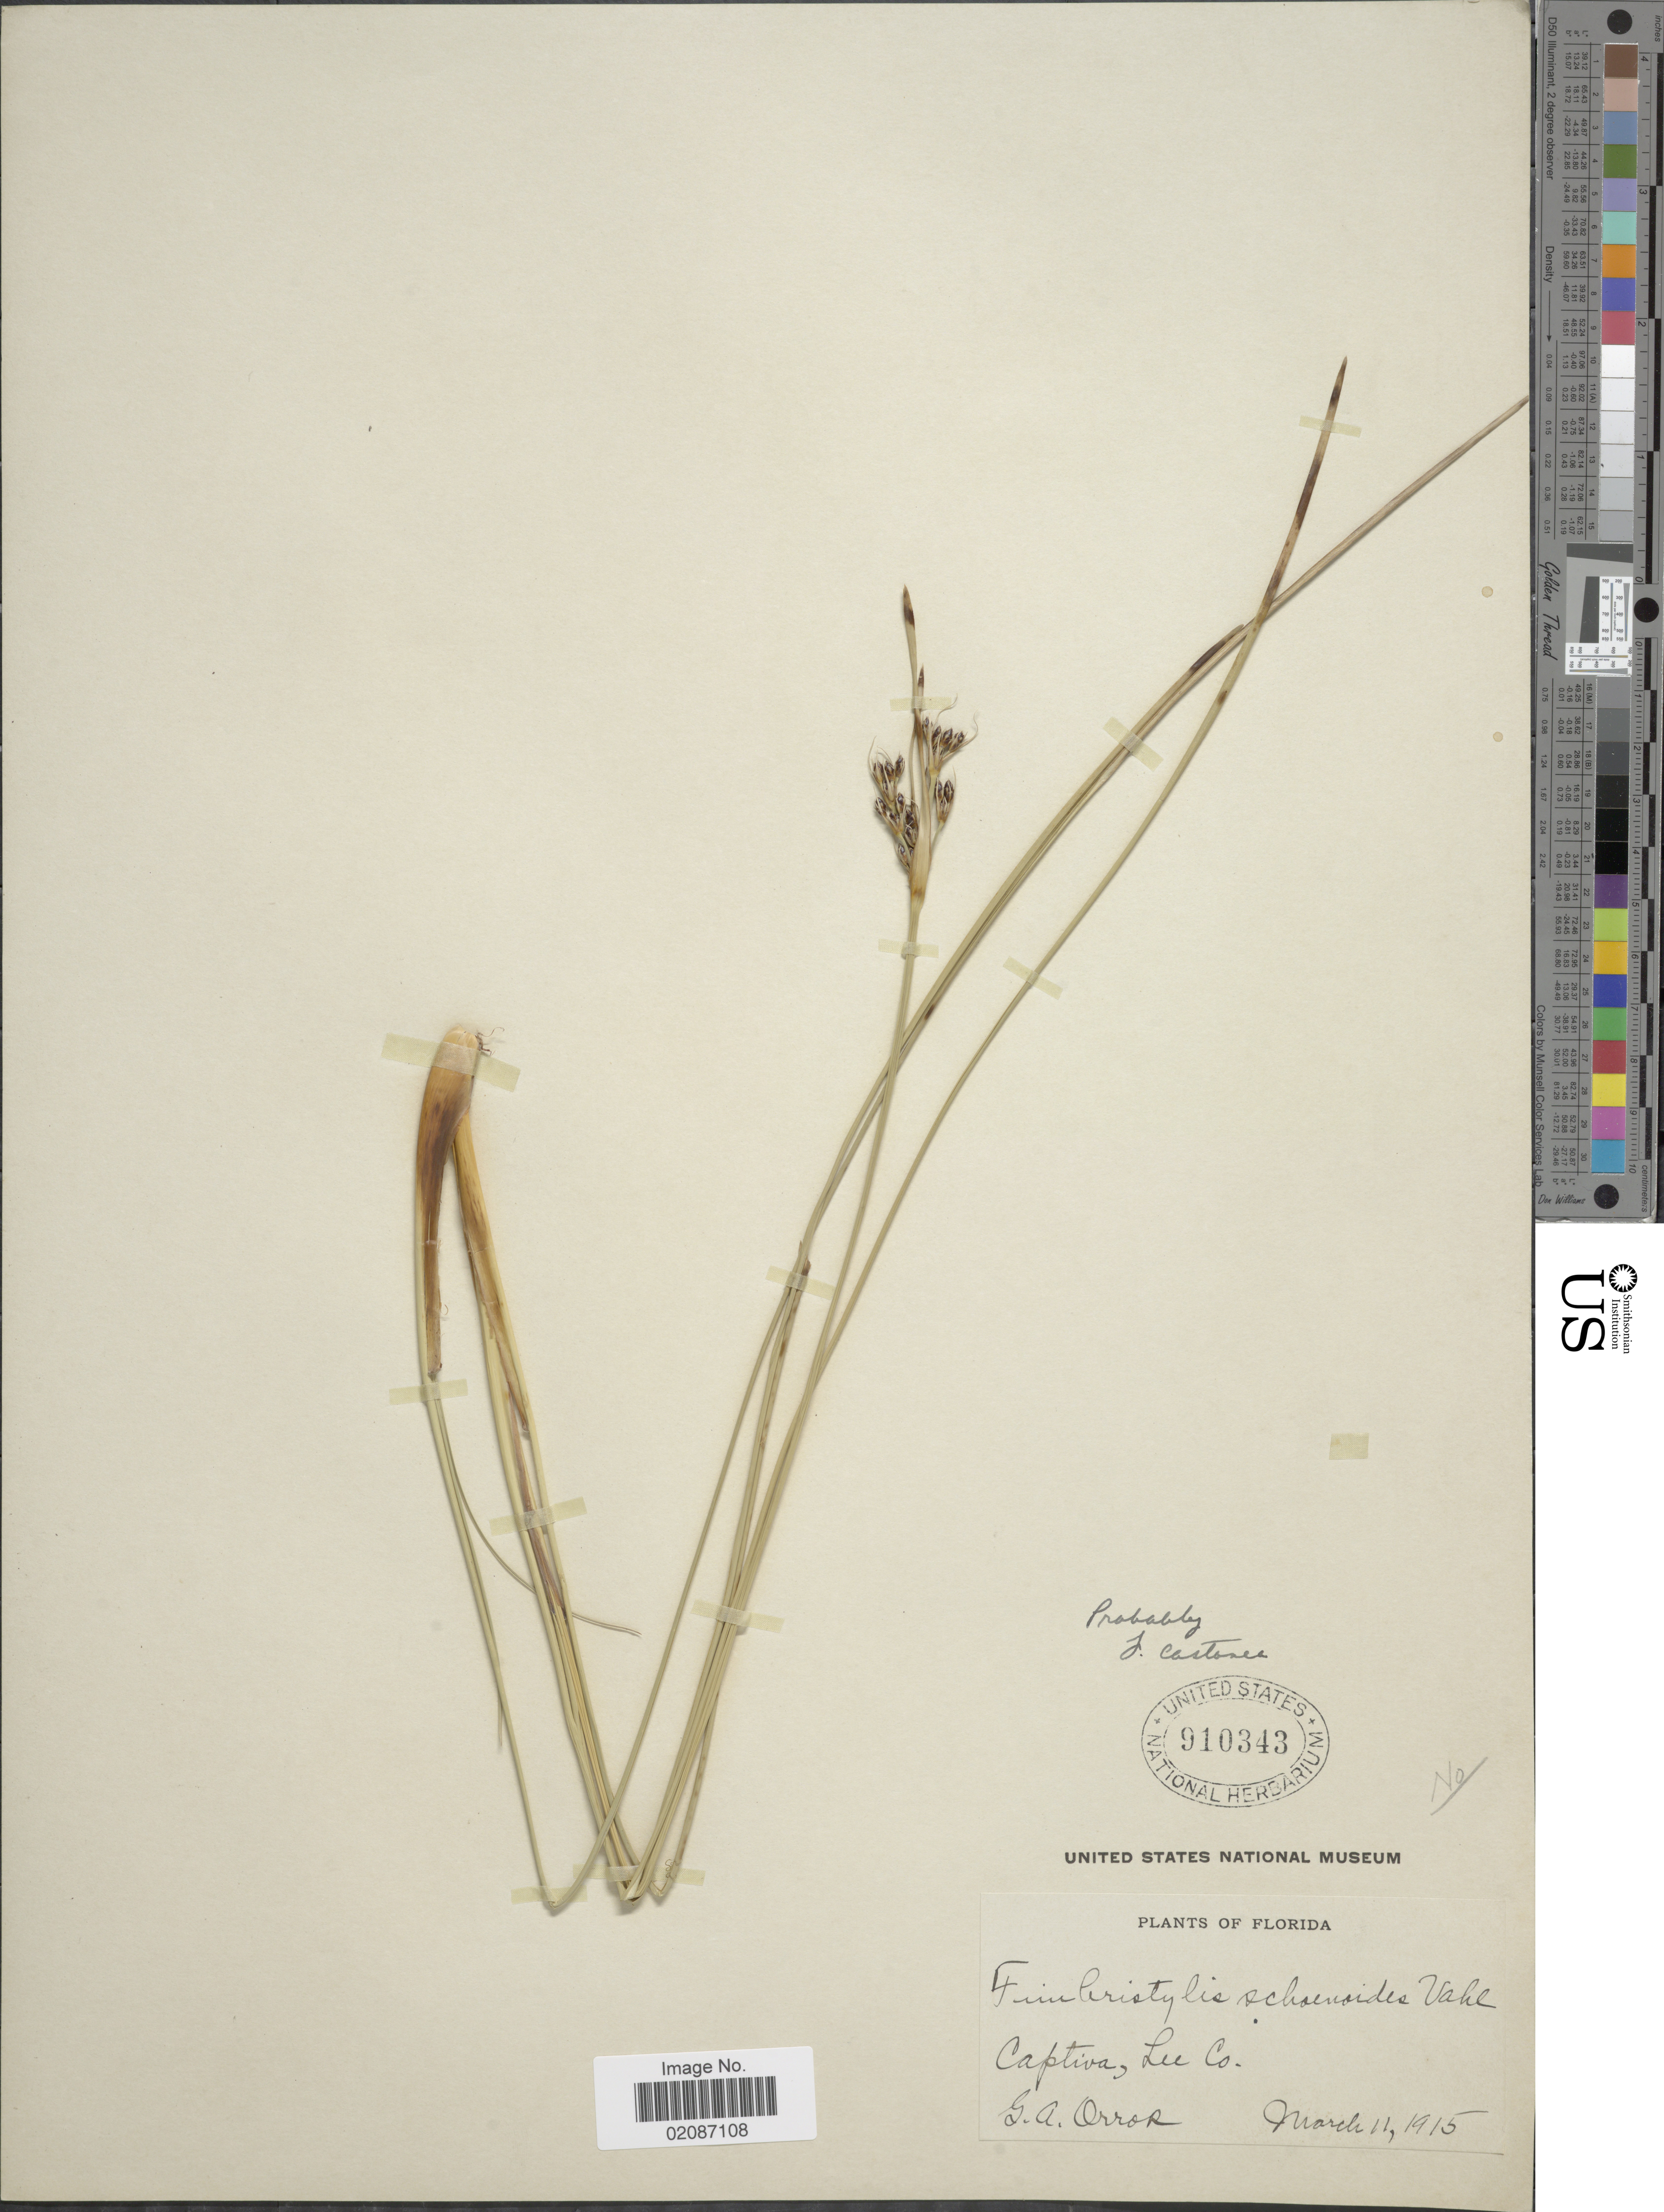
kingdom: Plantae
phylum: Tracheophyta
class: Liliopsida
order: Poales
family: Cyperaceae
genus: Fimbristylis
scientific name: Fimbristylis castanea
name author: (Michx.) Vahl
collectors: G. Orror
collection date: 1915-03-11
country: United States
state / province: Florida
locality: Captiva, Lee Co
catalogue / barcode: US 910343